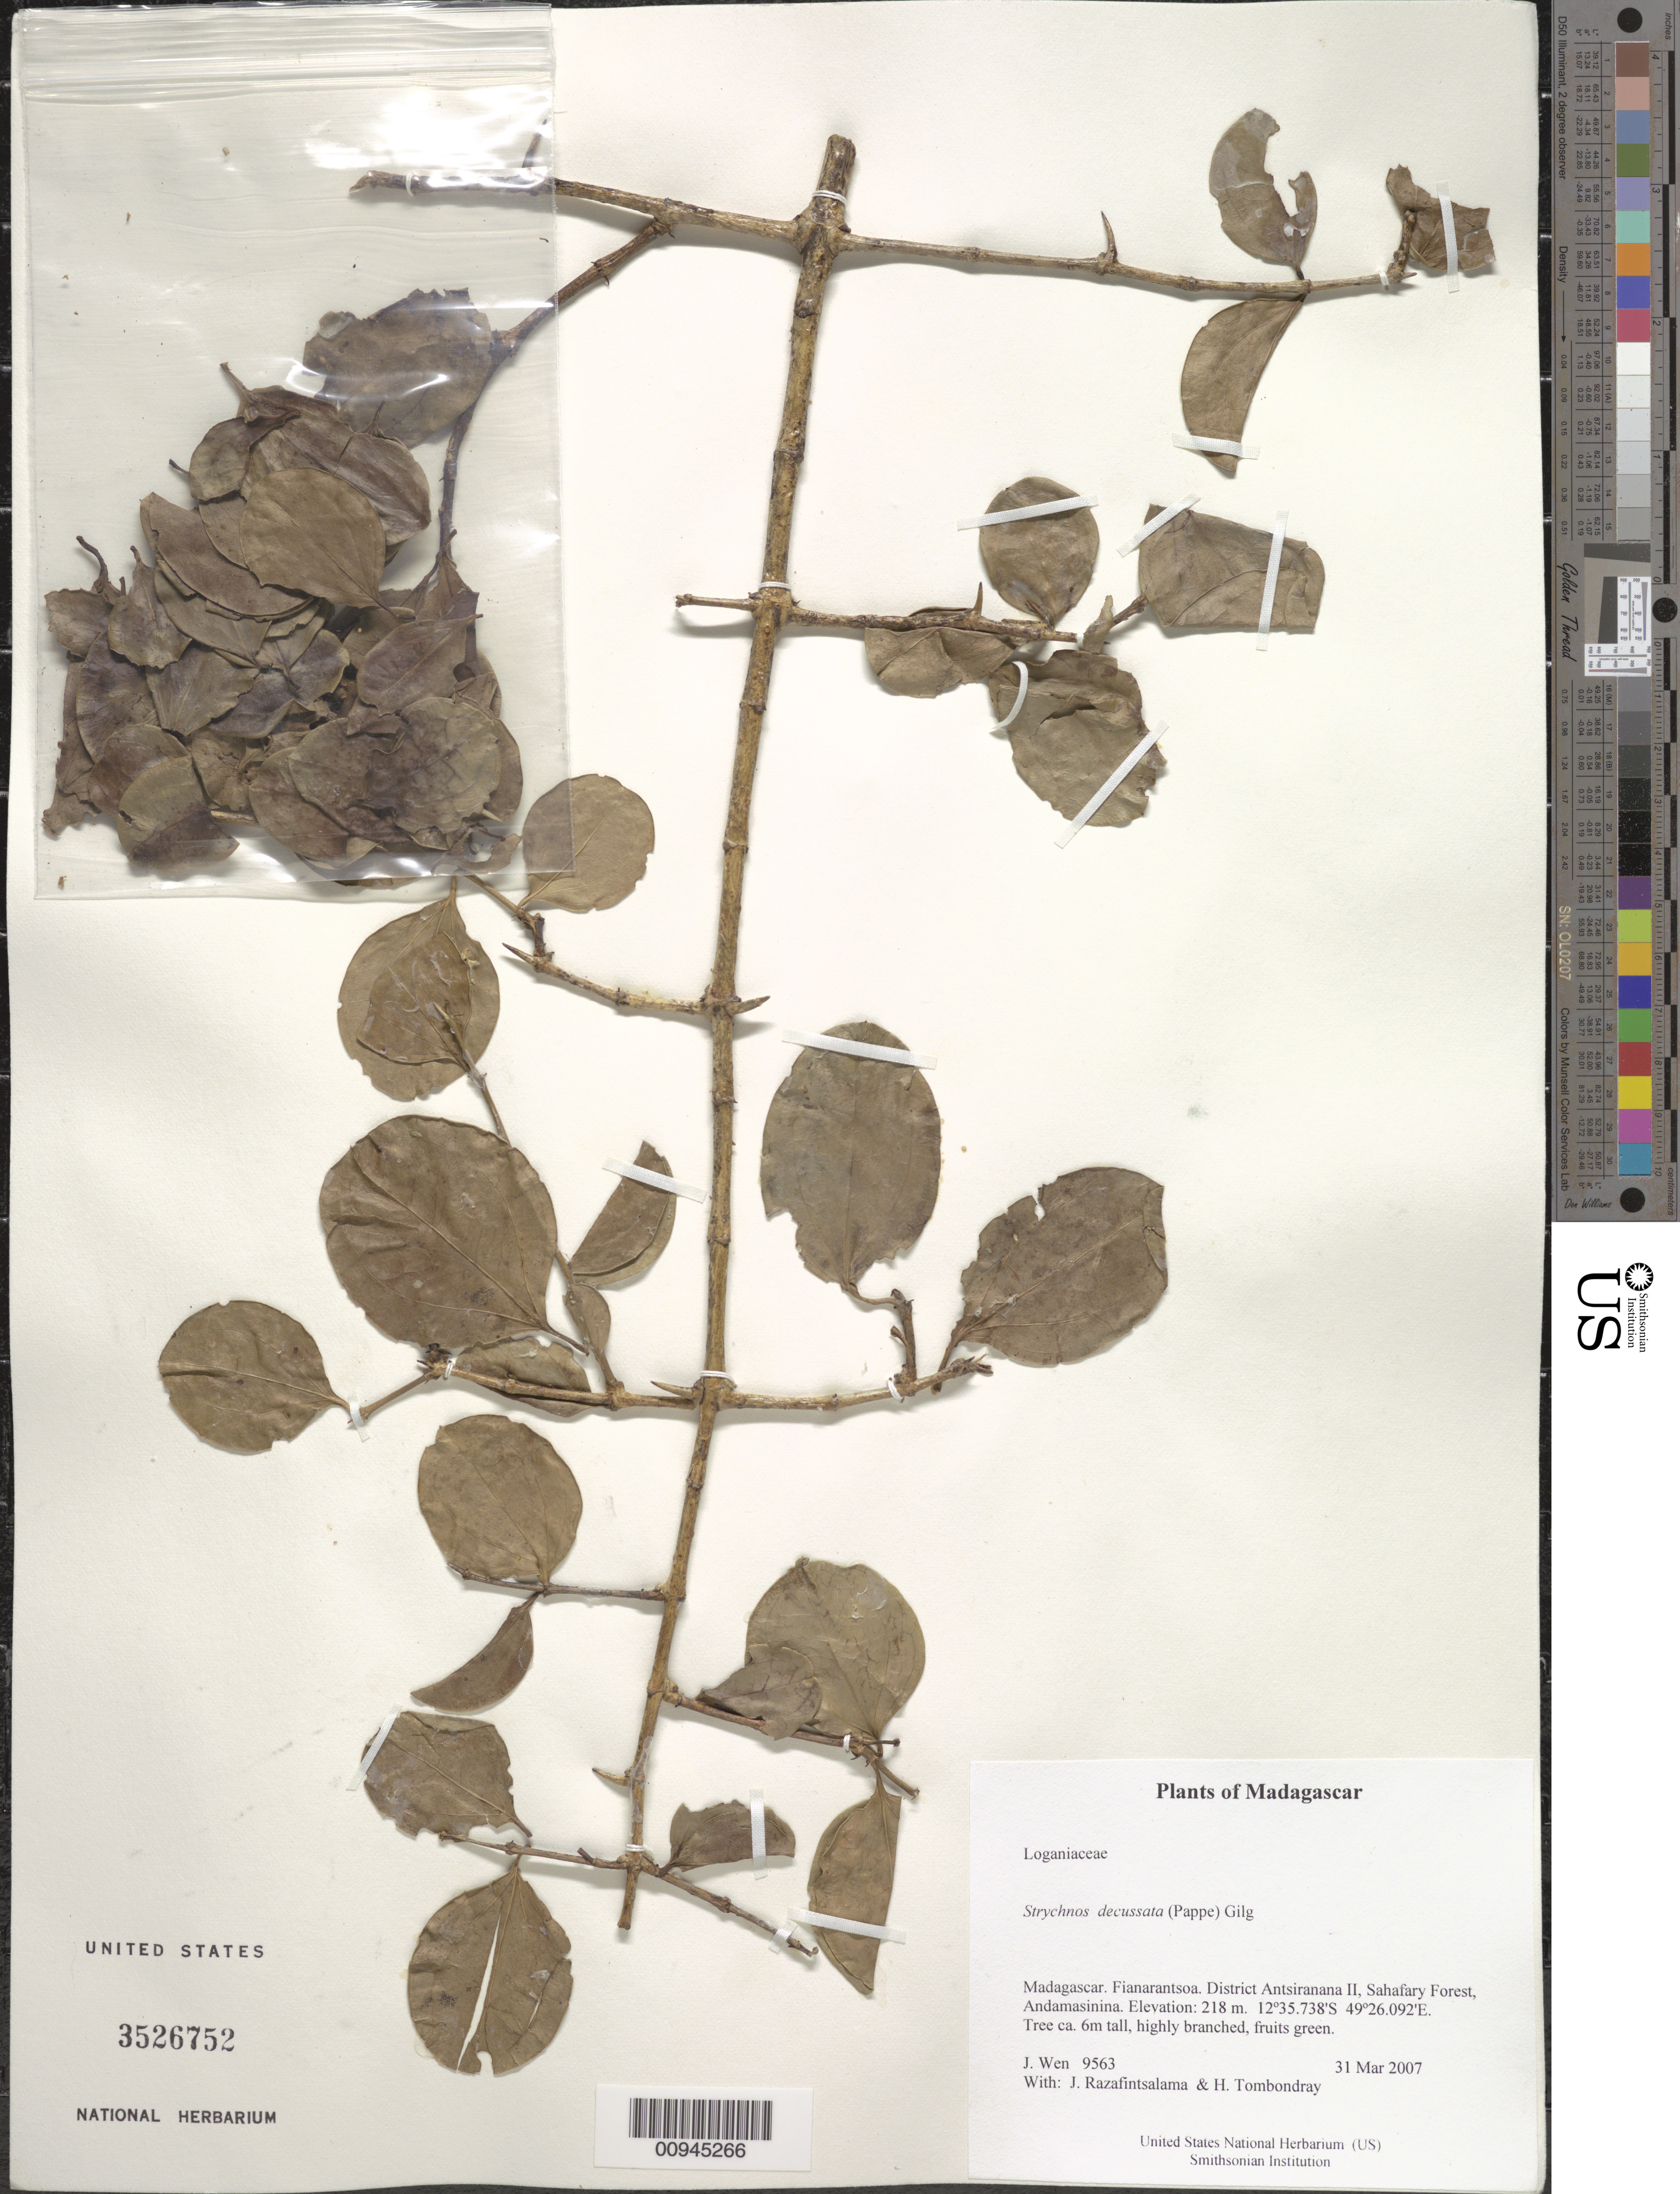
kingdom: Plantae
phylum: Tracheophyta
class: Magnoliopsida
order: Gentianales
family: Loganiaceae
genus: Strychnos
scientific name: Strychnos decussata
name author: (Pappe) Gilg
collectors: J. Wen, J. Razafintsalama & H. Tombondray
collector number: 9563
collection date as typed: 31 Mar 2007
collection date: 2007-03-31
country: Madagascar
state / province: Diana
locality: District Antsiranana II, Sahafary Forest, Andamasinina.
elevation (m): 218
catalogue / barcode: US 3526752